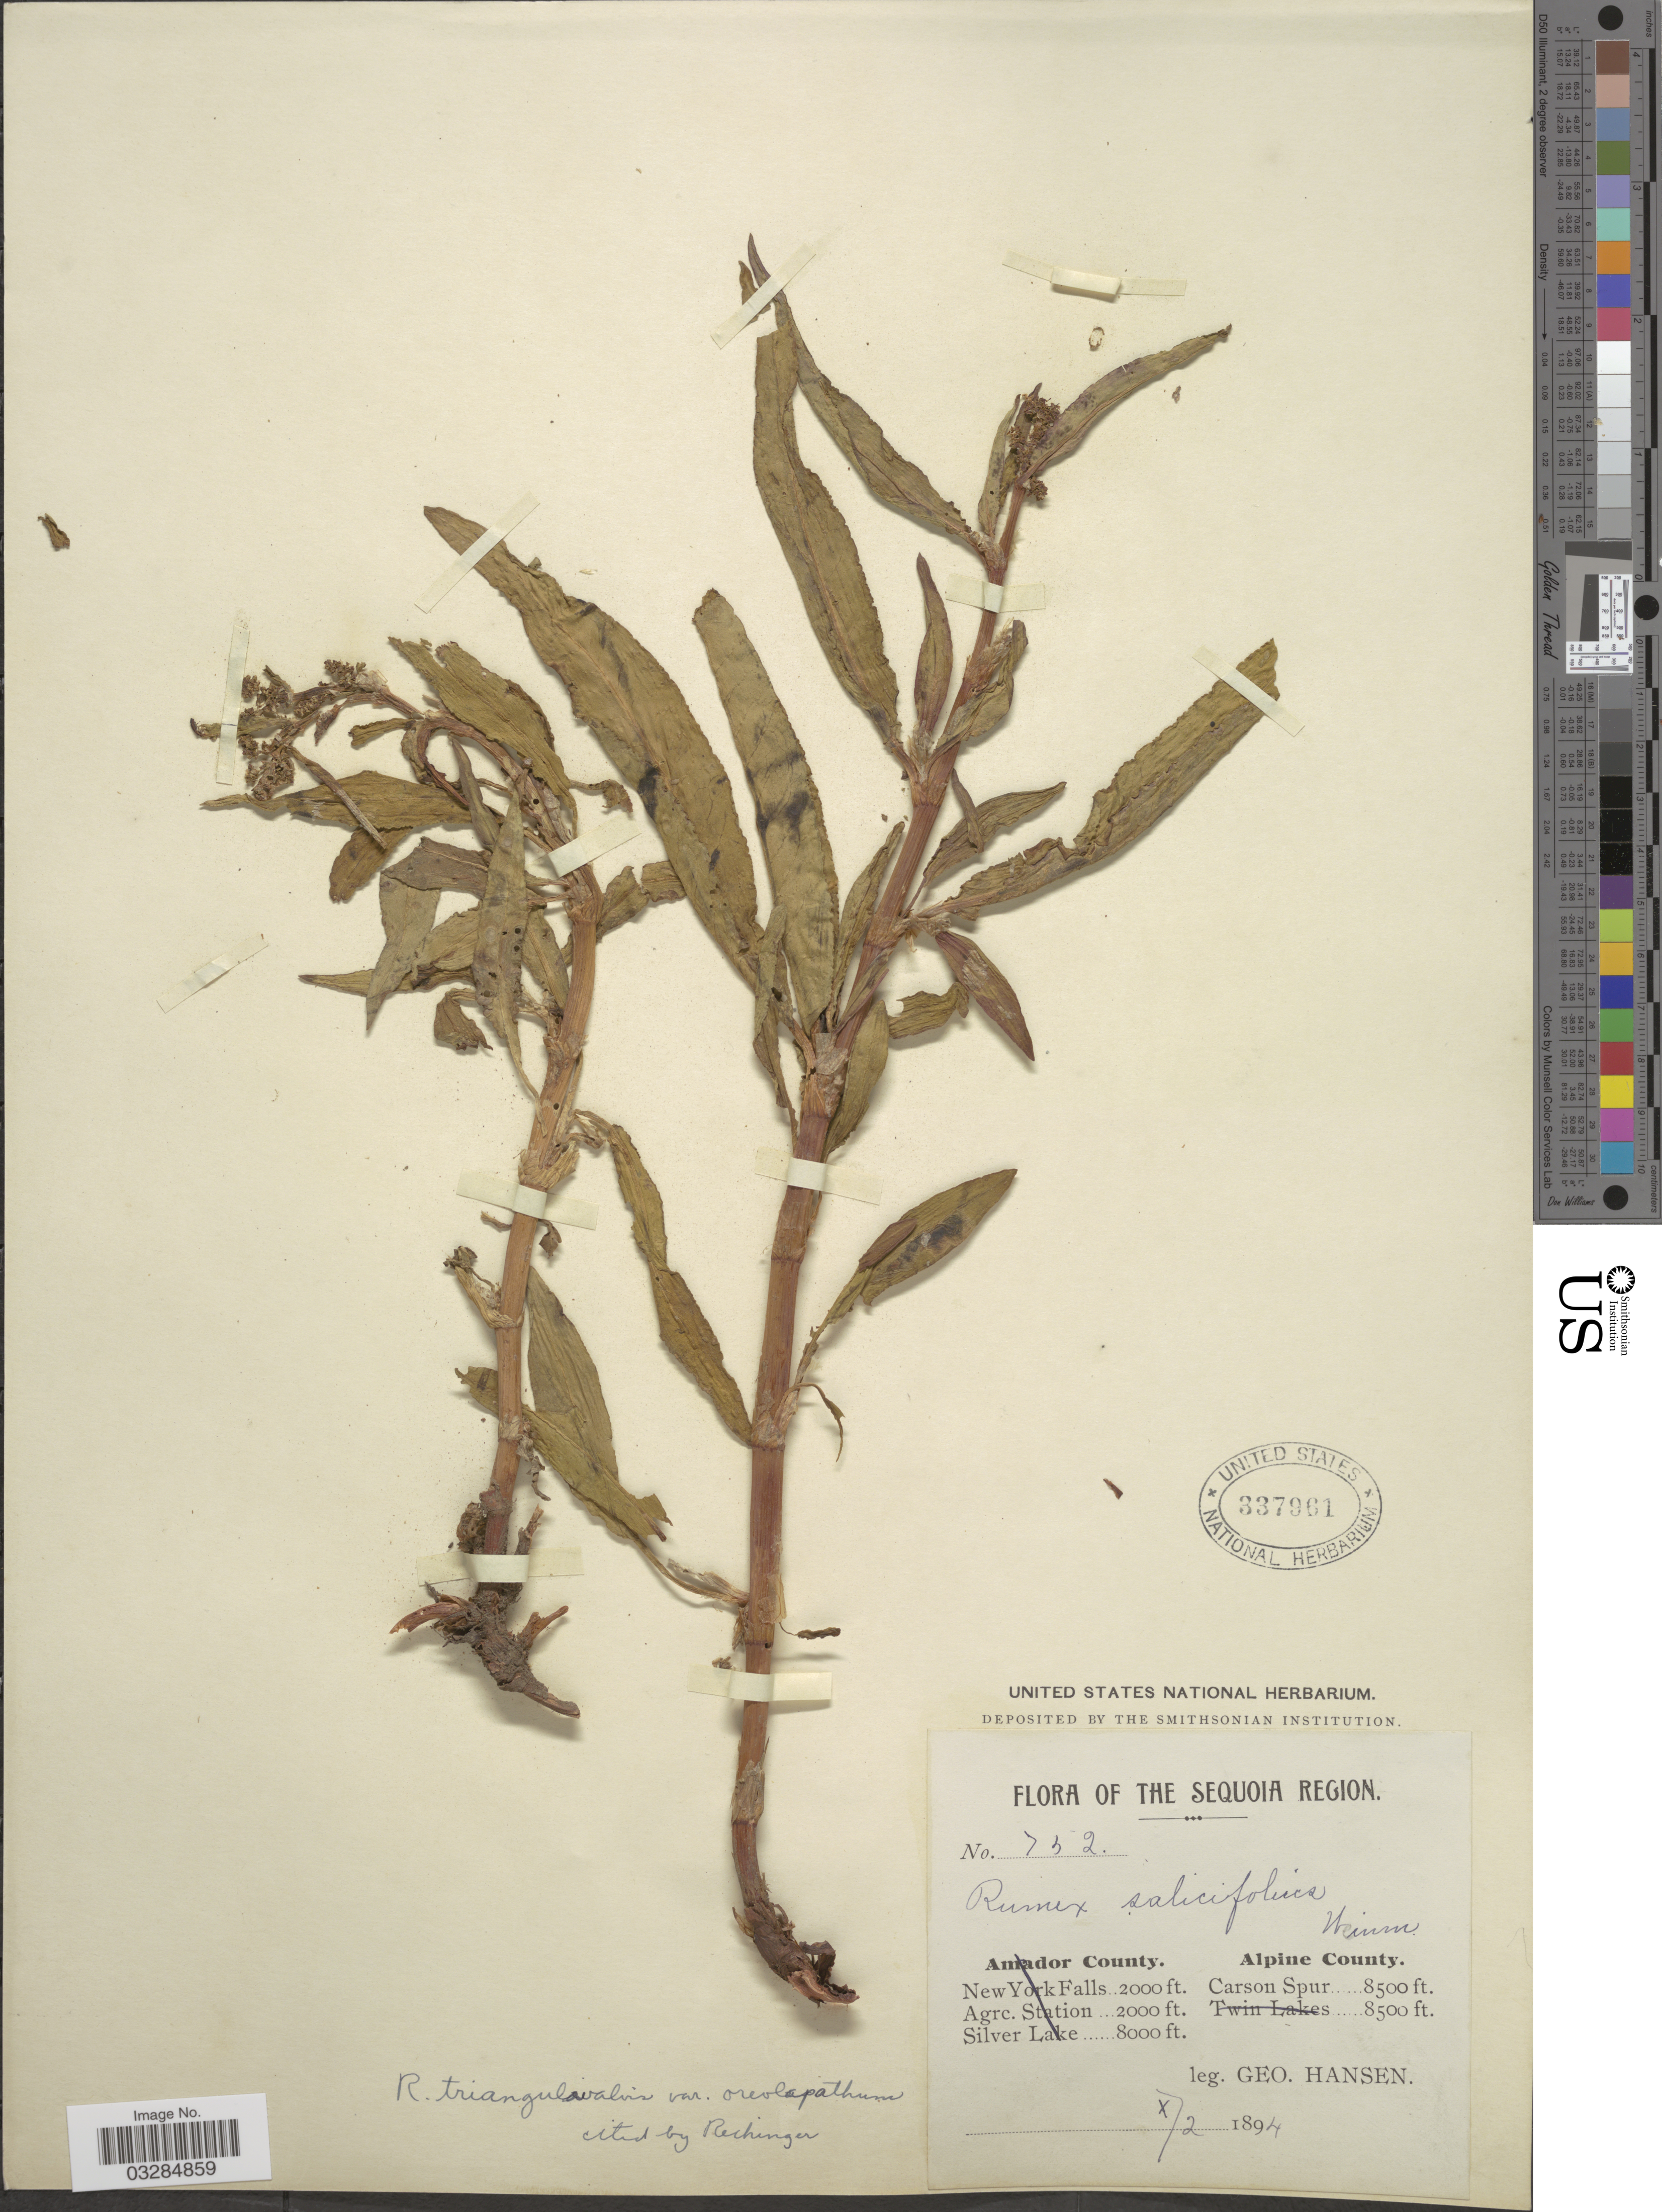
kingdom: Plantae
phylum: Tracheophyta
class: Magnoliopsida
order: Caryophyllales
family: Polygonaceae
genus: Rumex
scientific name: Rumex triangulivalvis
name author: (Danser) Rech. f.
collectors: G. Hansen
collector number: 752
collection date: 1894-10-02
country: United States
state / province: California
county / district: Alpine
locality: The Sequoia Region. Alpine County. Carson Spur.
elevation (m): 2591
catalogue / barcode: US 337961